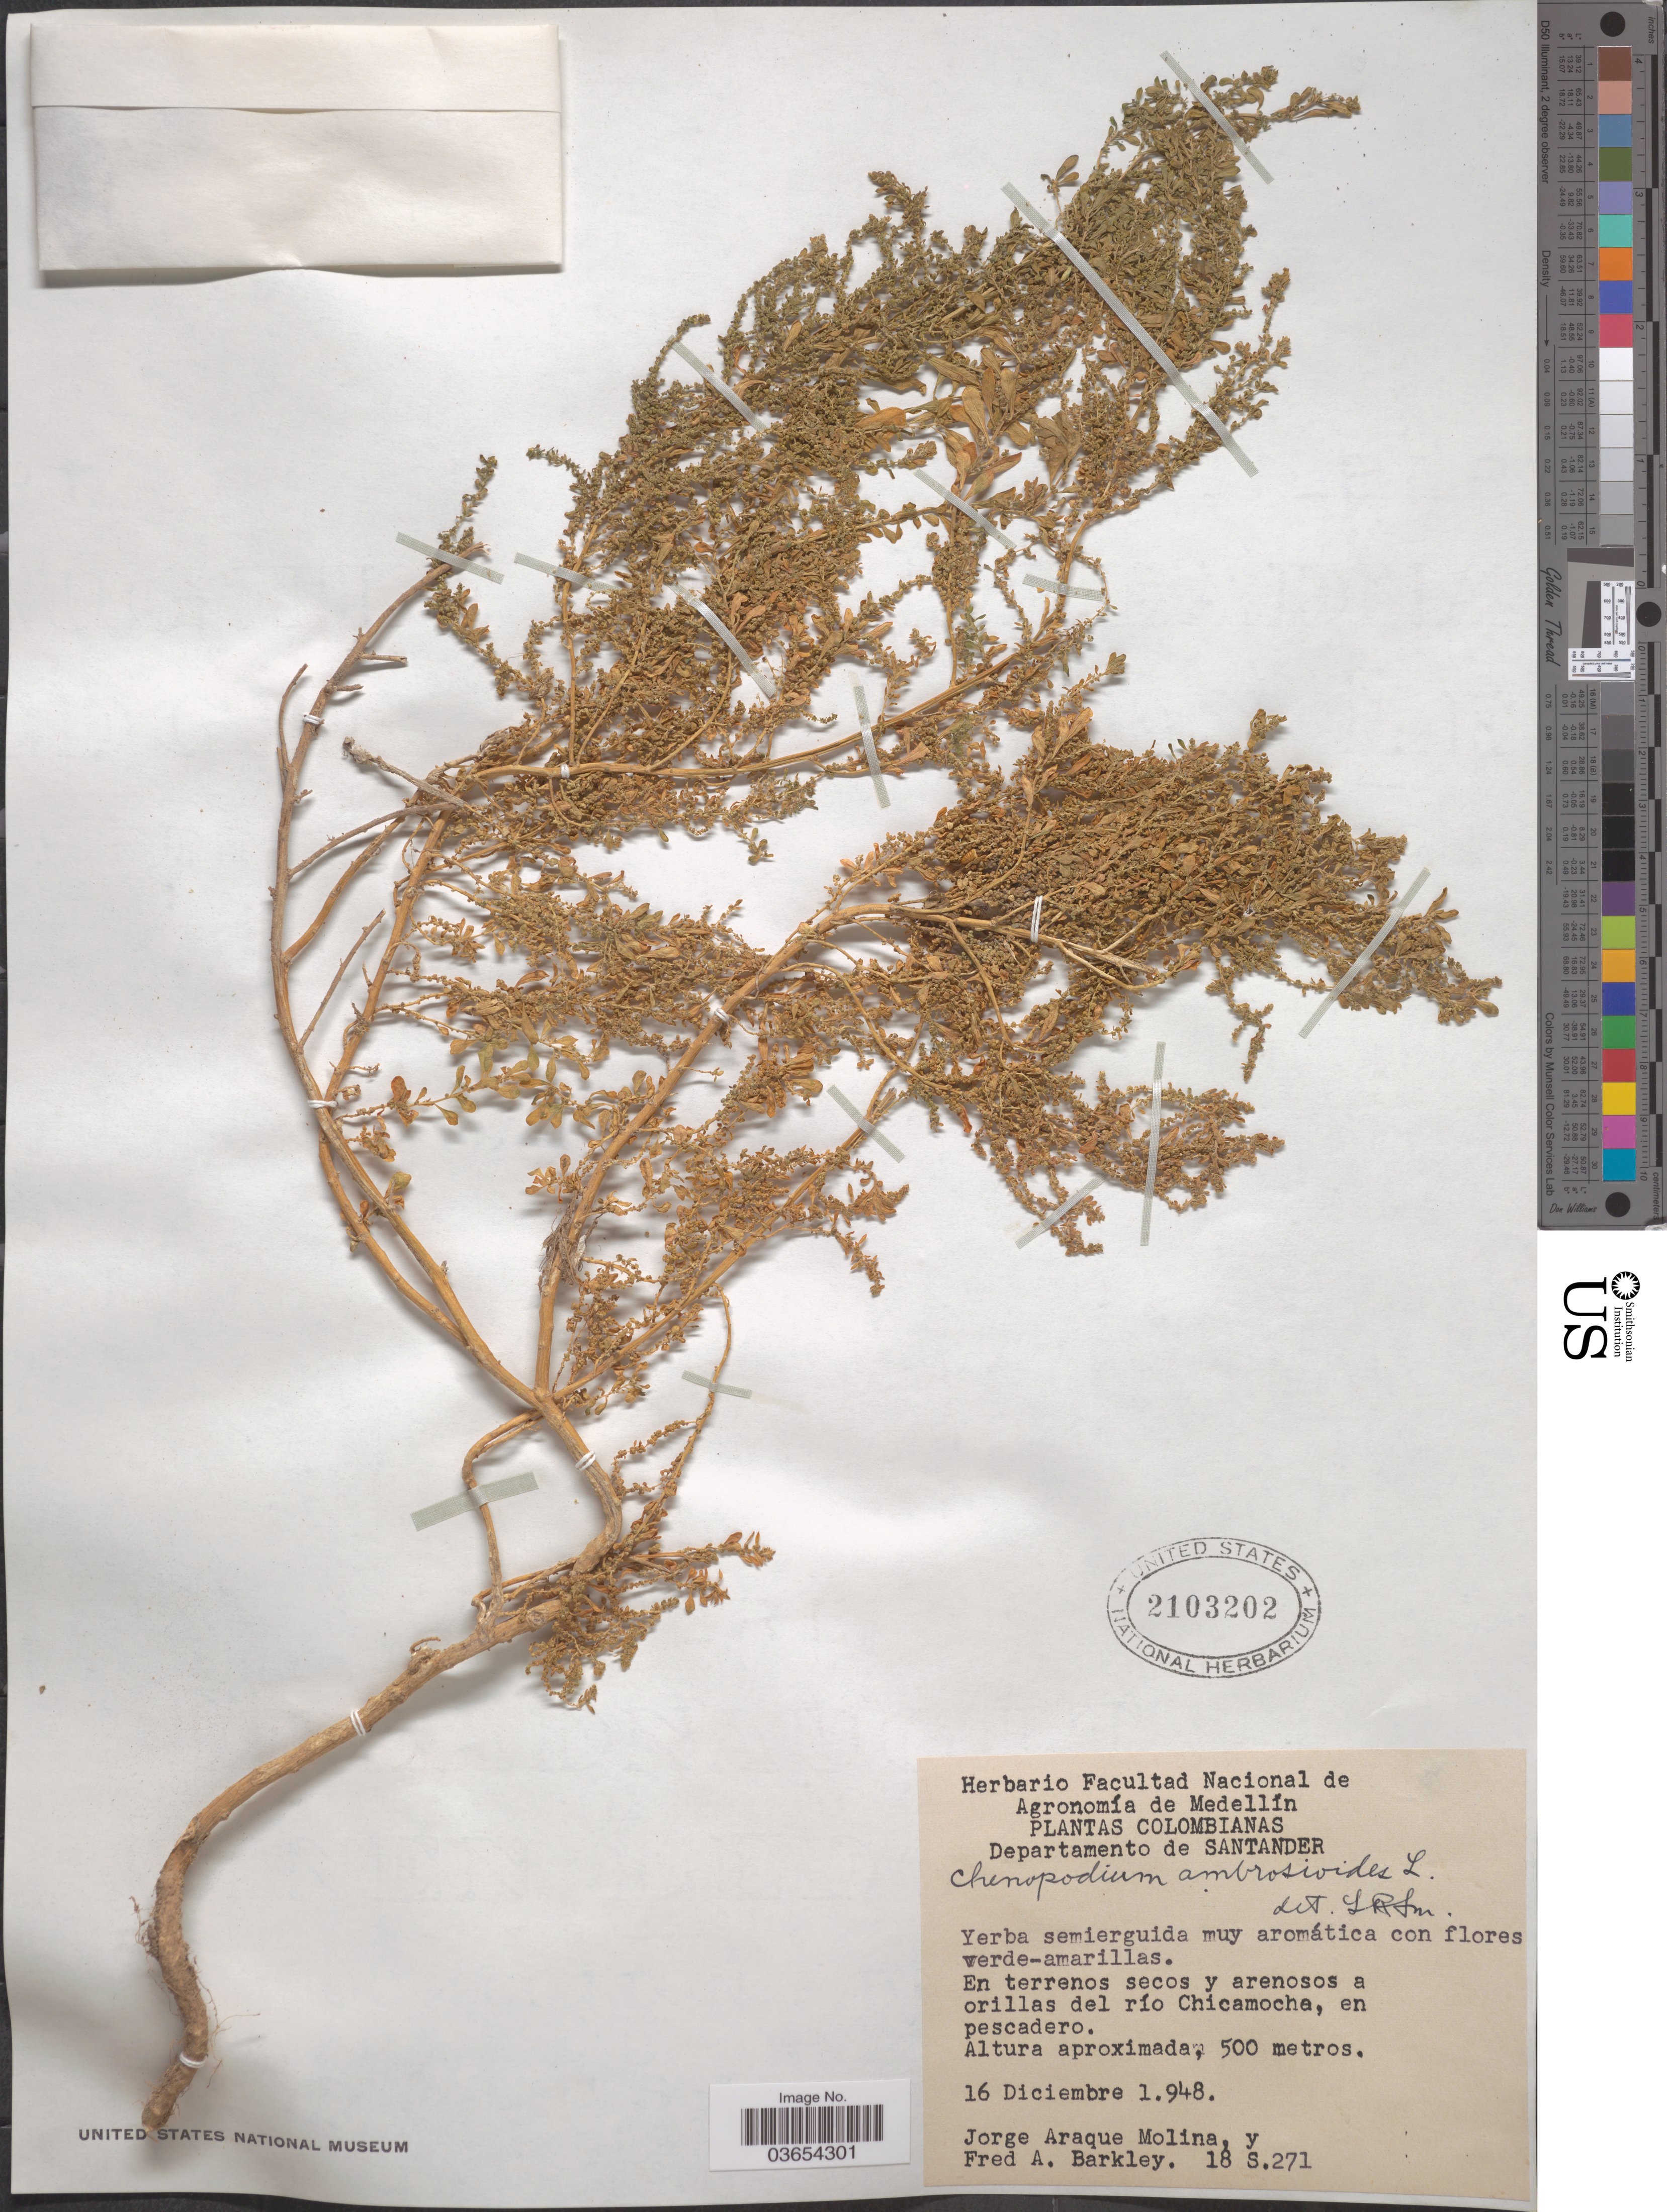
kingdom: Plantae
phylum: Tracheophyta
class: Magnoliopsida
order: Caryophyllales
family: Amaranthaceae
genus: Chenopodium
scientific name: Chenopodium ambrosioides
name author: L.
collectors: J. A. Molina & F. A. Barkley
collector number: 18 S. 271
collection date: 1948-12-16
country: Colombia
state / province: Santander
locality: Departamento de Santander. En terrenos secos y arenosos a orillas del río Chicamocha.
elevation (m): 500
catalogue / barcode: US 2103202